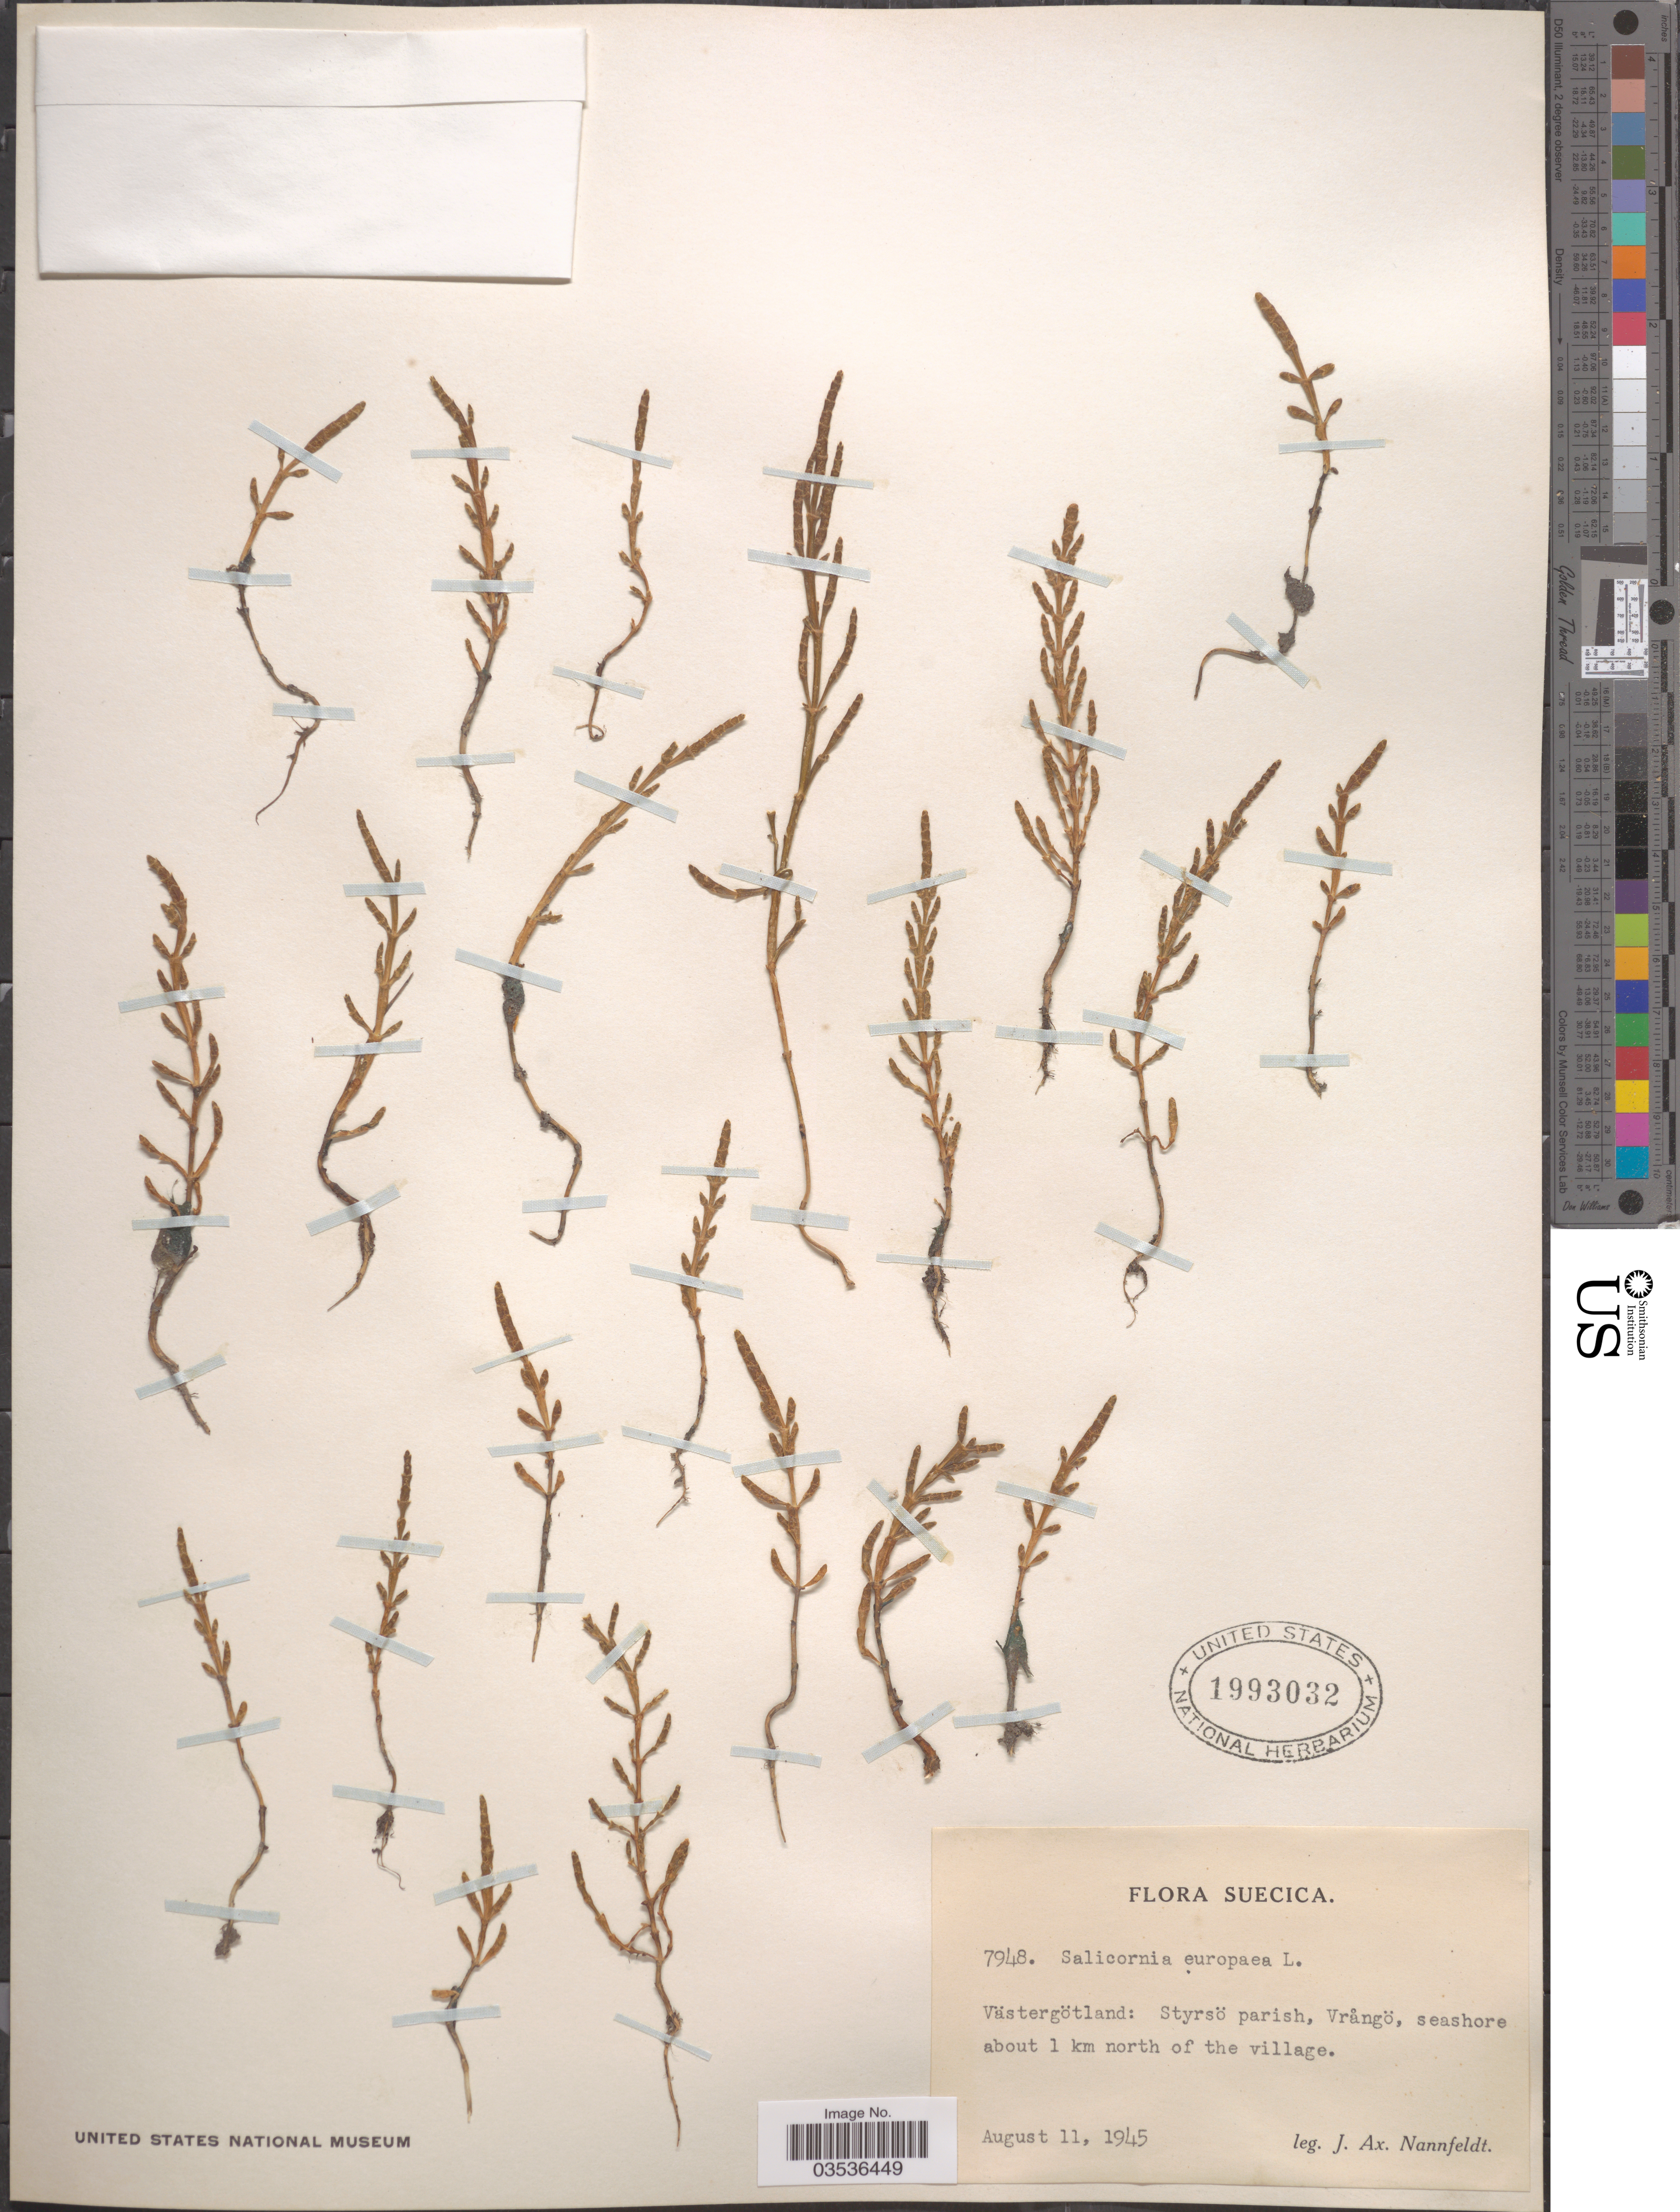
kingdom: Plantae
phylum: Tracheophyta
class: Magnoliopsida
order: Caryophyllales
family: Amaranthaceae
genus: Salicornia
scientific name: Salicornia europaea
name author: L.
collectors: J. Nannfeldt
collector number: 7948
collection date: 1945-08-11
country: Sweden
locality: Västergötland: Styrsö parish, Vrångö, seashore about 1 km north of the village.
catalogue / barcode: US 1993032